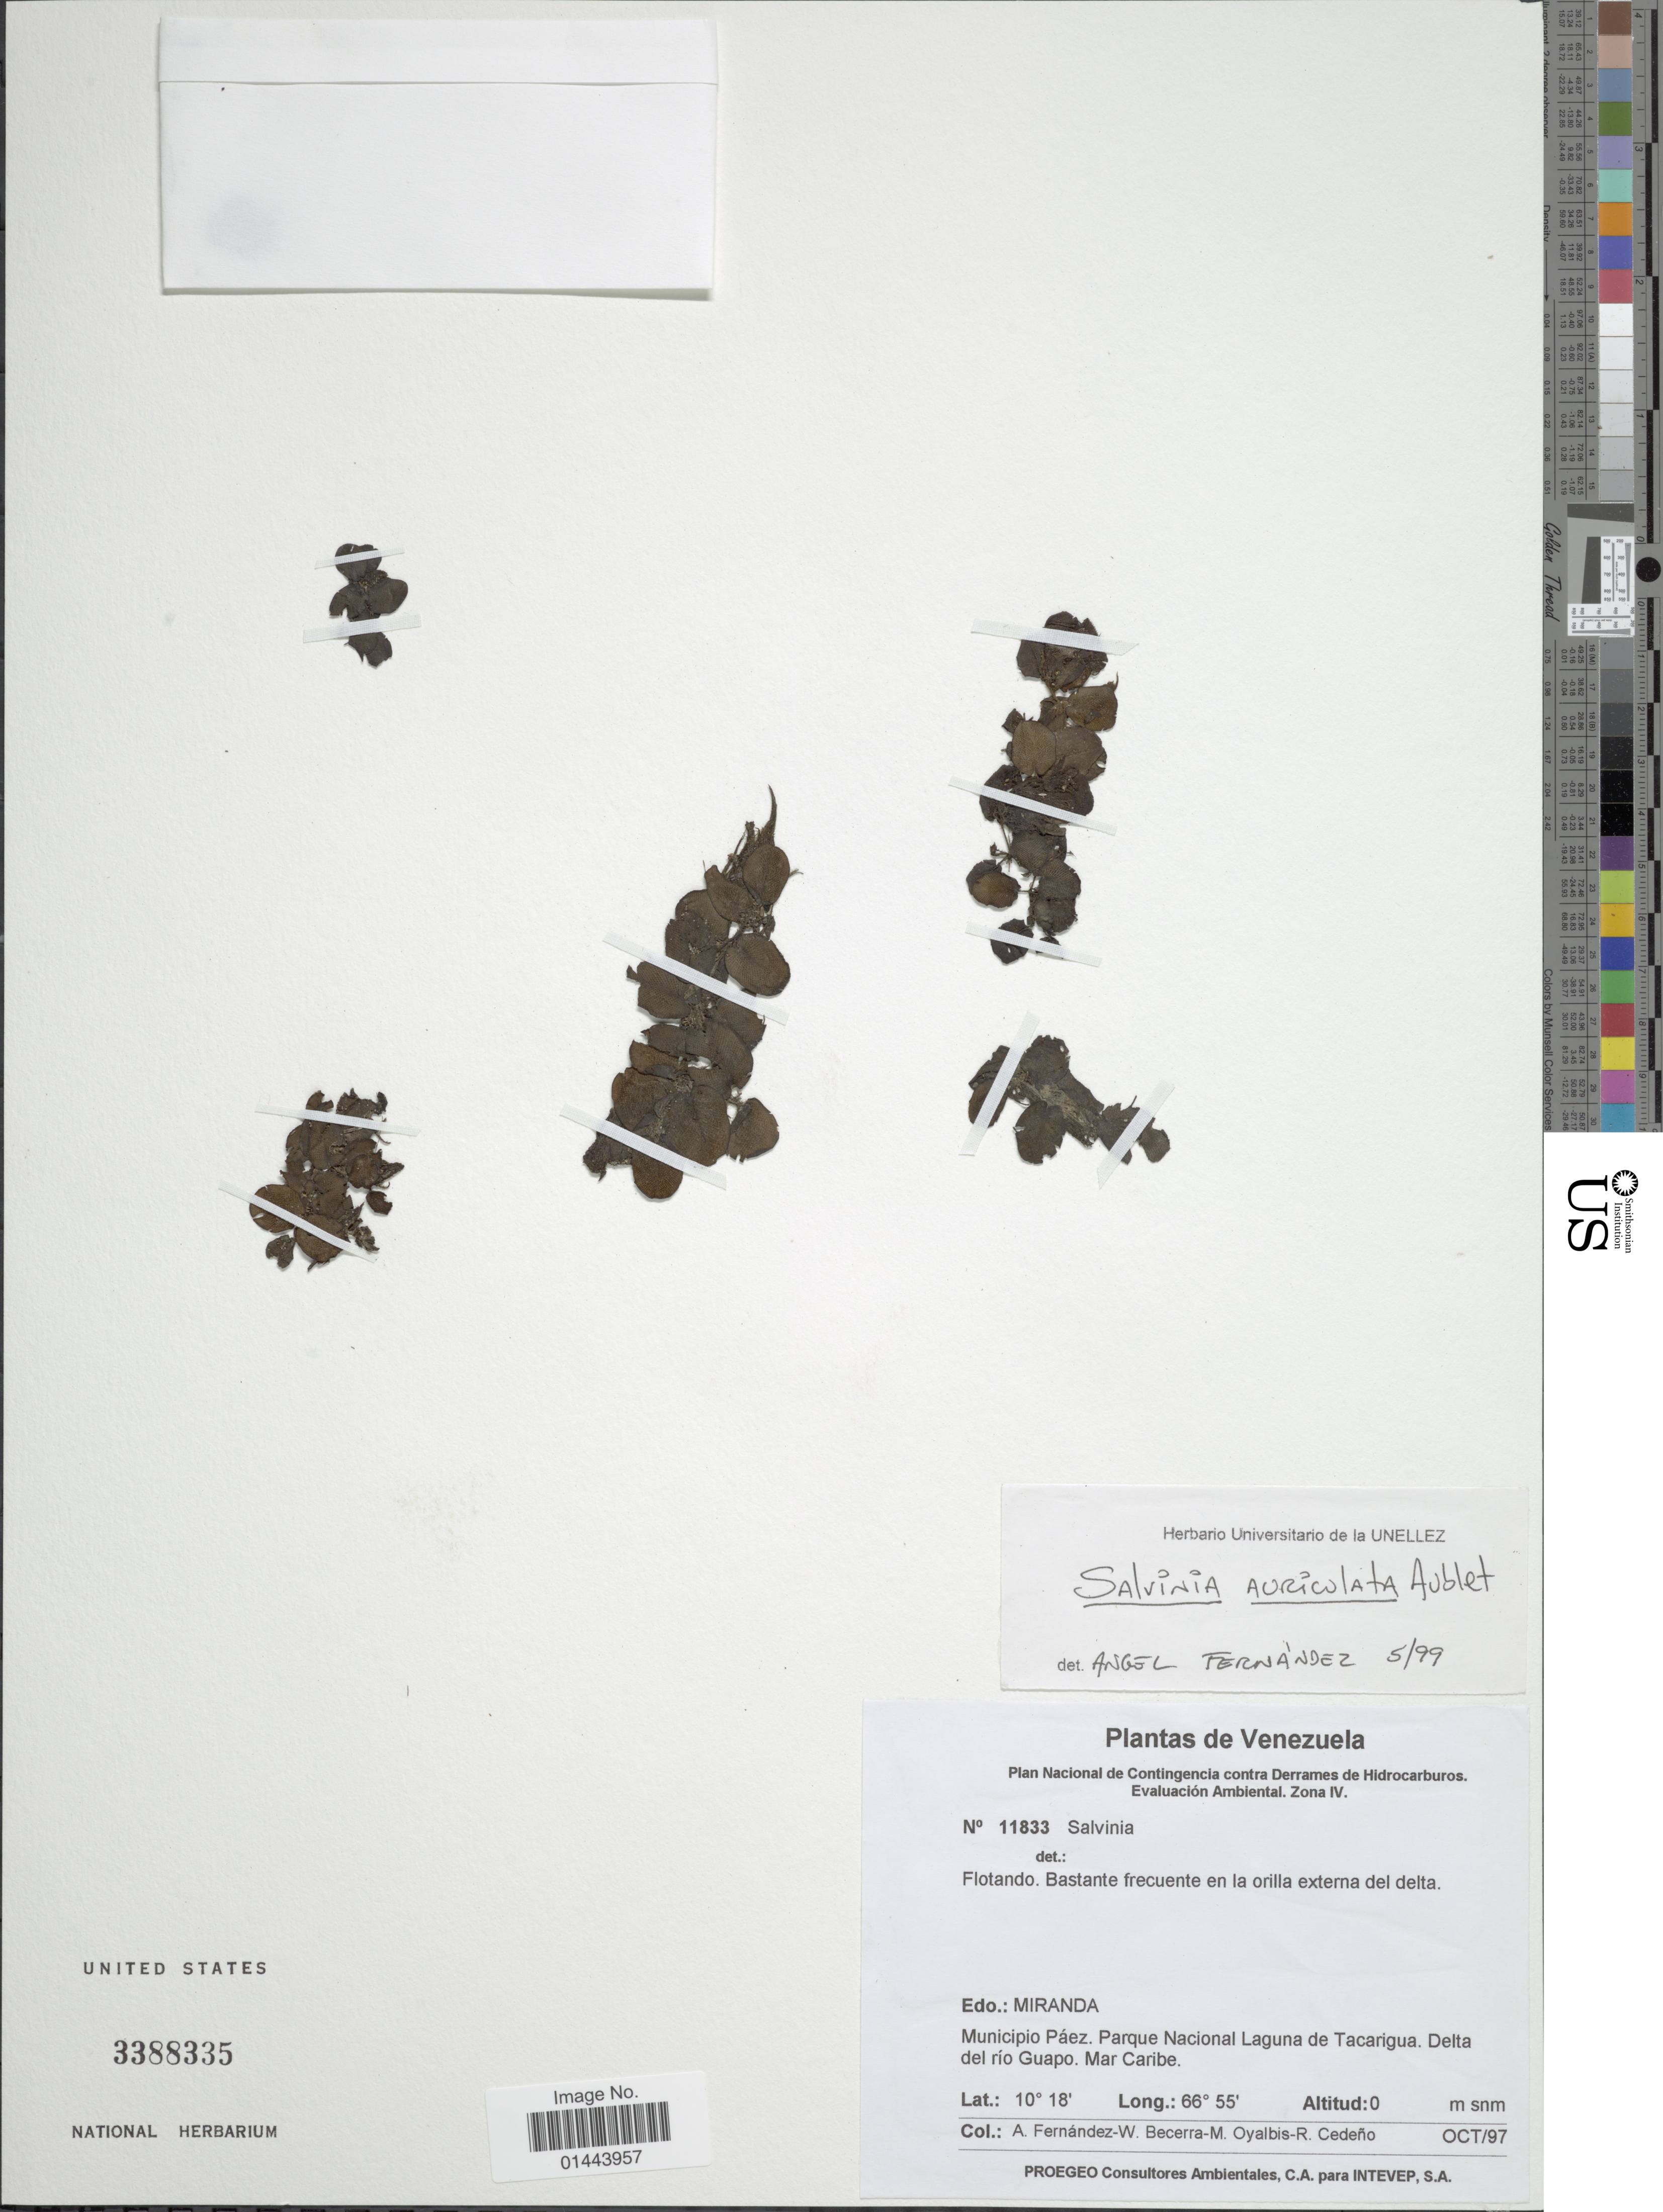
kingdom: Plantae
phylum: Tracheophyta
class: Polypodiopsida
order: Salviniales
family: Salviniaceae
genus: Salvinia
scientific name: Salvinia auriculata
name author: Aubl.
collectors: A. Fernández, W. Becerra, M. Oyalbis & R. Cedeño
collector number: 11833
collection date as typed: Transcribed d/m/y: /10/97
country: Venezuela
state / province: Miranda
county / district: Páez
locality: Parque Nacional Laguna de Tacarigua, Delta del río Guapo, Mar Caribe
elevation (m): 0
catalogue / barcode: US 3388335